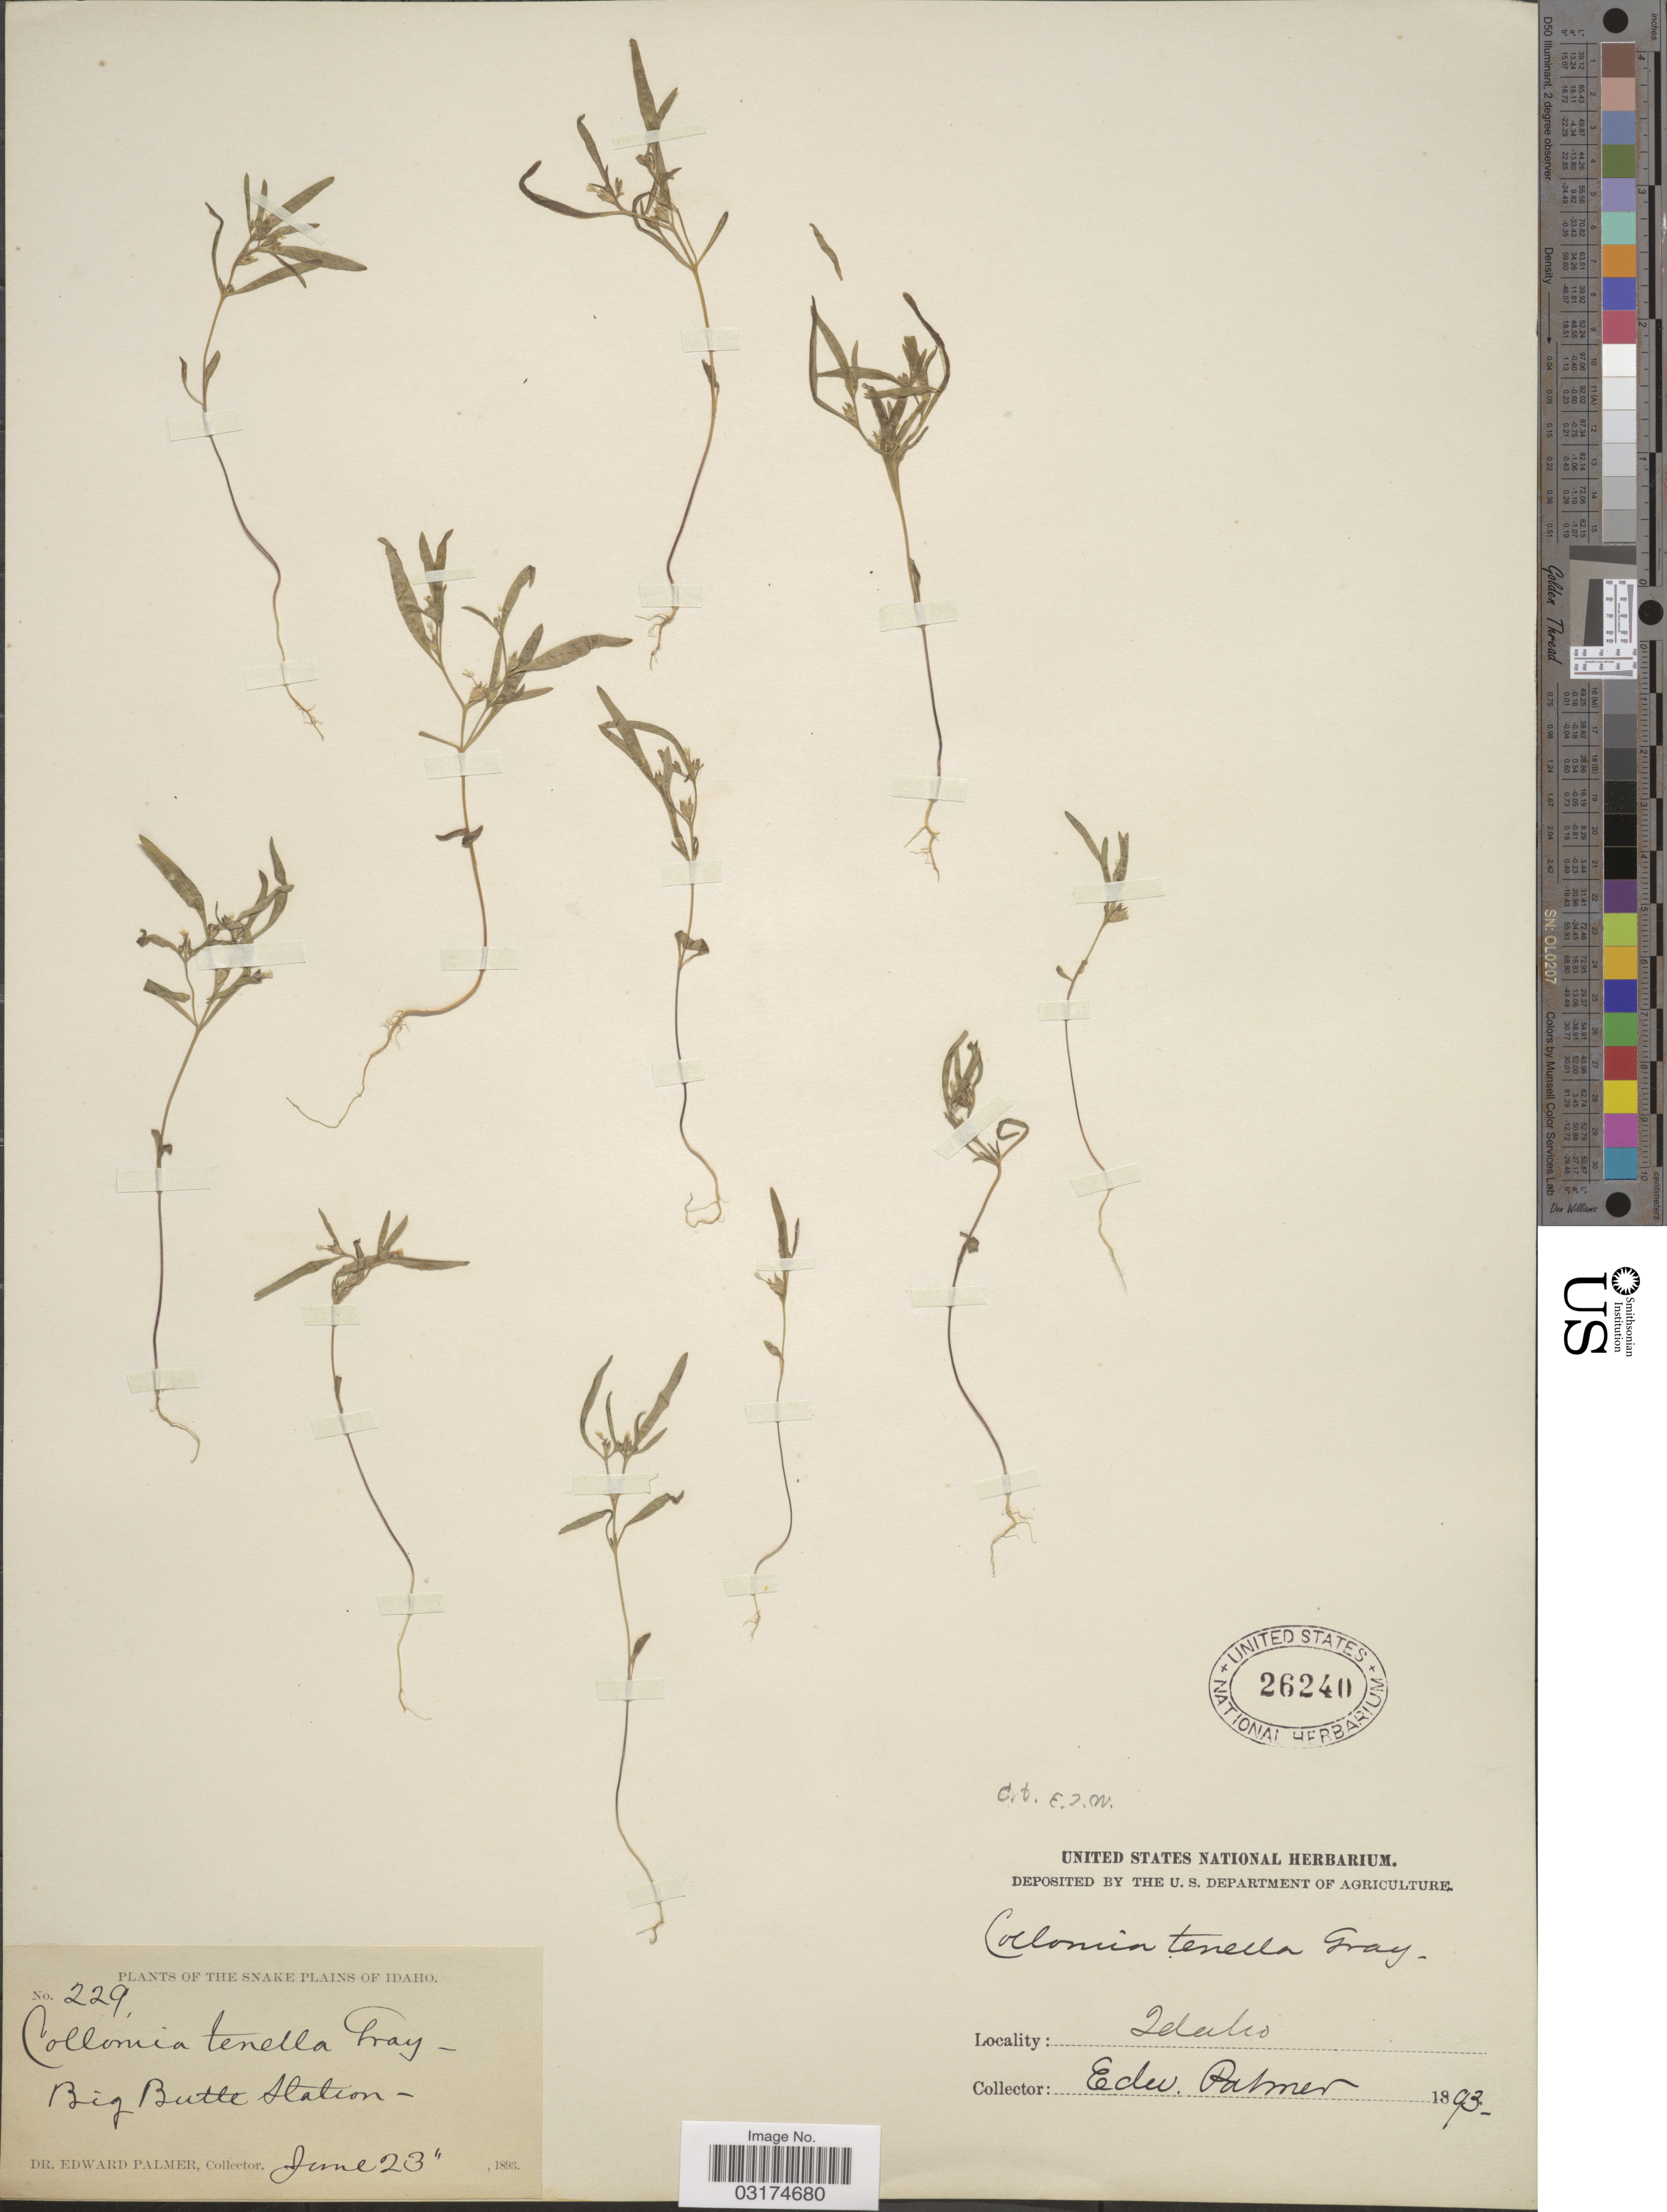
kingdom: Plantae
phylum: Tracheophyta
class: Magnoliopsida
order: Ericales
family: Polemoniaceae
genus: Collomia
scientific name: Collomia tenella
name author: A. Gray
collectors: E. Palmer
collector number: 229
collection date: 1893-06-23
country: United States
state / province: Idaho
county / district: Butte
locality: Big Butte Station. Snake Plains of Idaho.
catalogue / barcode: US 26240